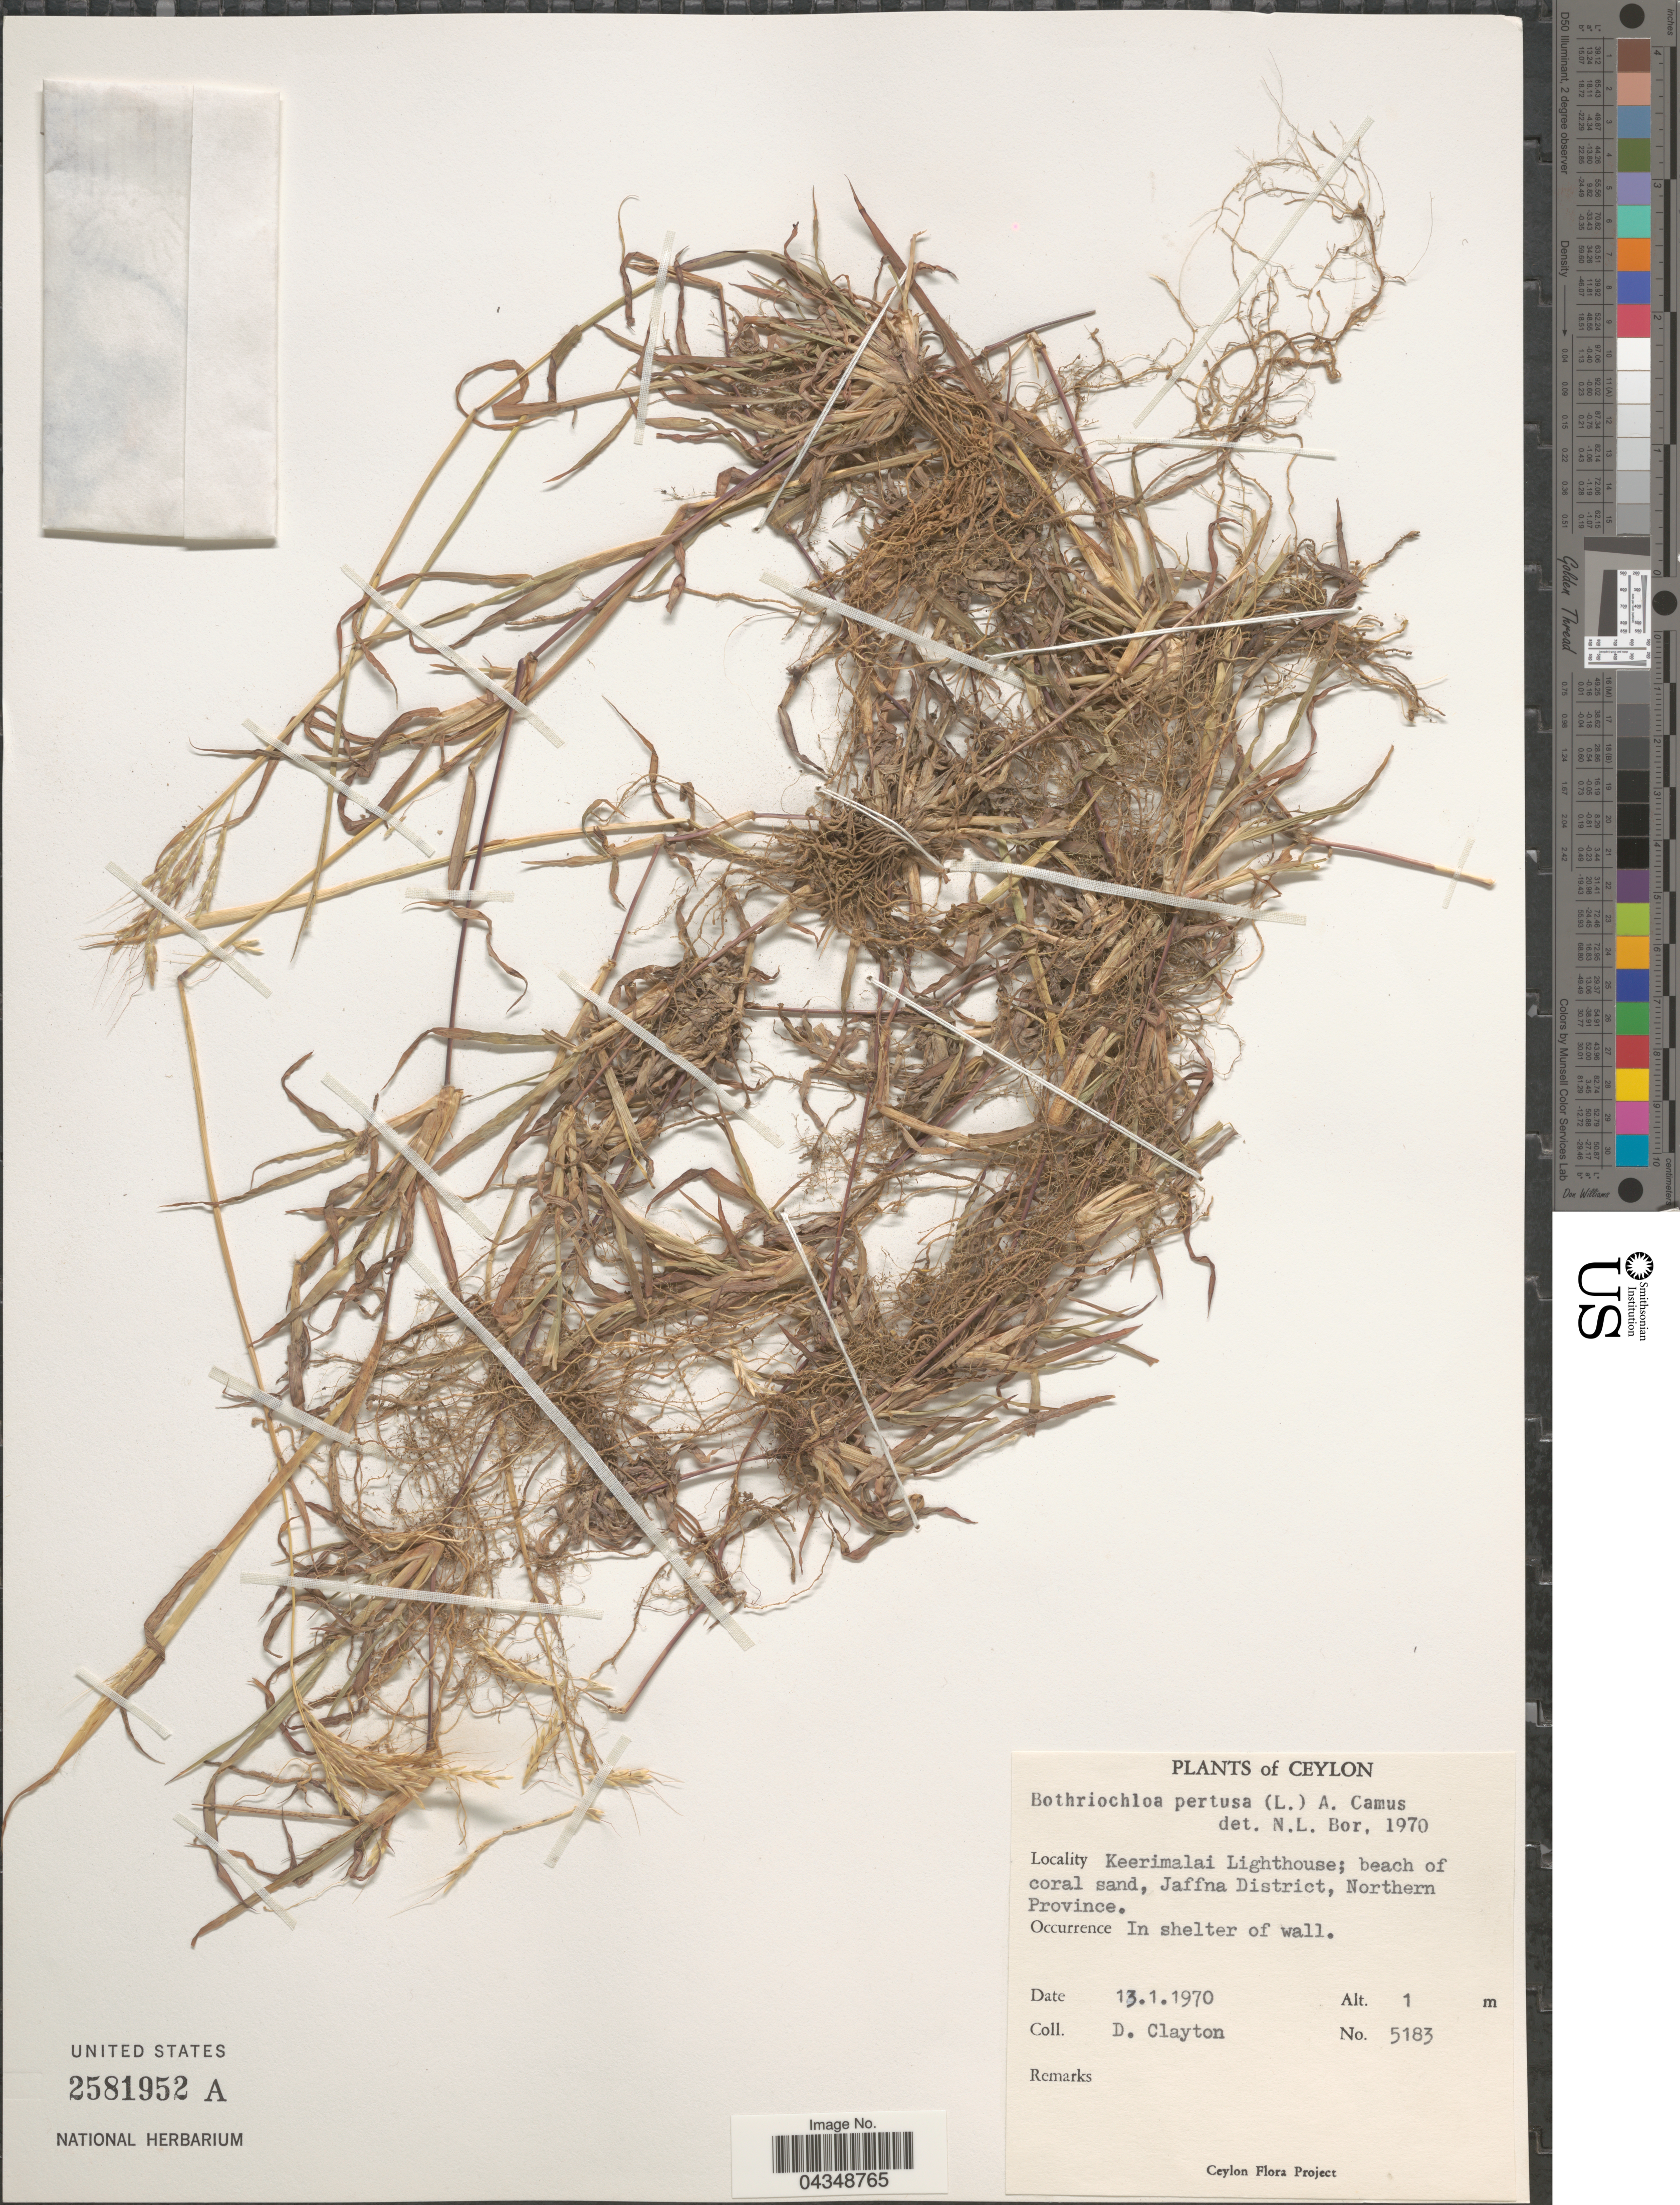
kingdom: Plantae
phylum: Tracheophyta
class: Liliopsida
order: Poales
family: Poaceae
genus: Bothriochloa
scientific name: Bothriochloa pertusa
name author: (L.) A. Camus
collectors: D. Clayton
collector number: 5183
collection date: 1970-01-13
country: Sri Lanka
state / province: Northern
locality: Ceylon. Keerimalai Lighthouse; beach of coral sand, Jaffna District. In shelter of wall.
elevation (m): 1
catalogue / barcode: US 2581952A